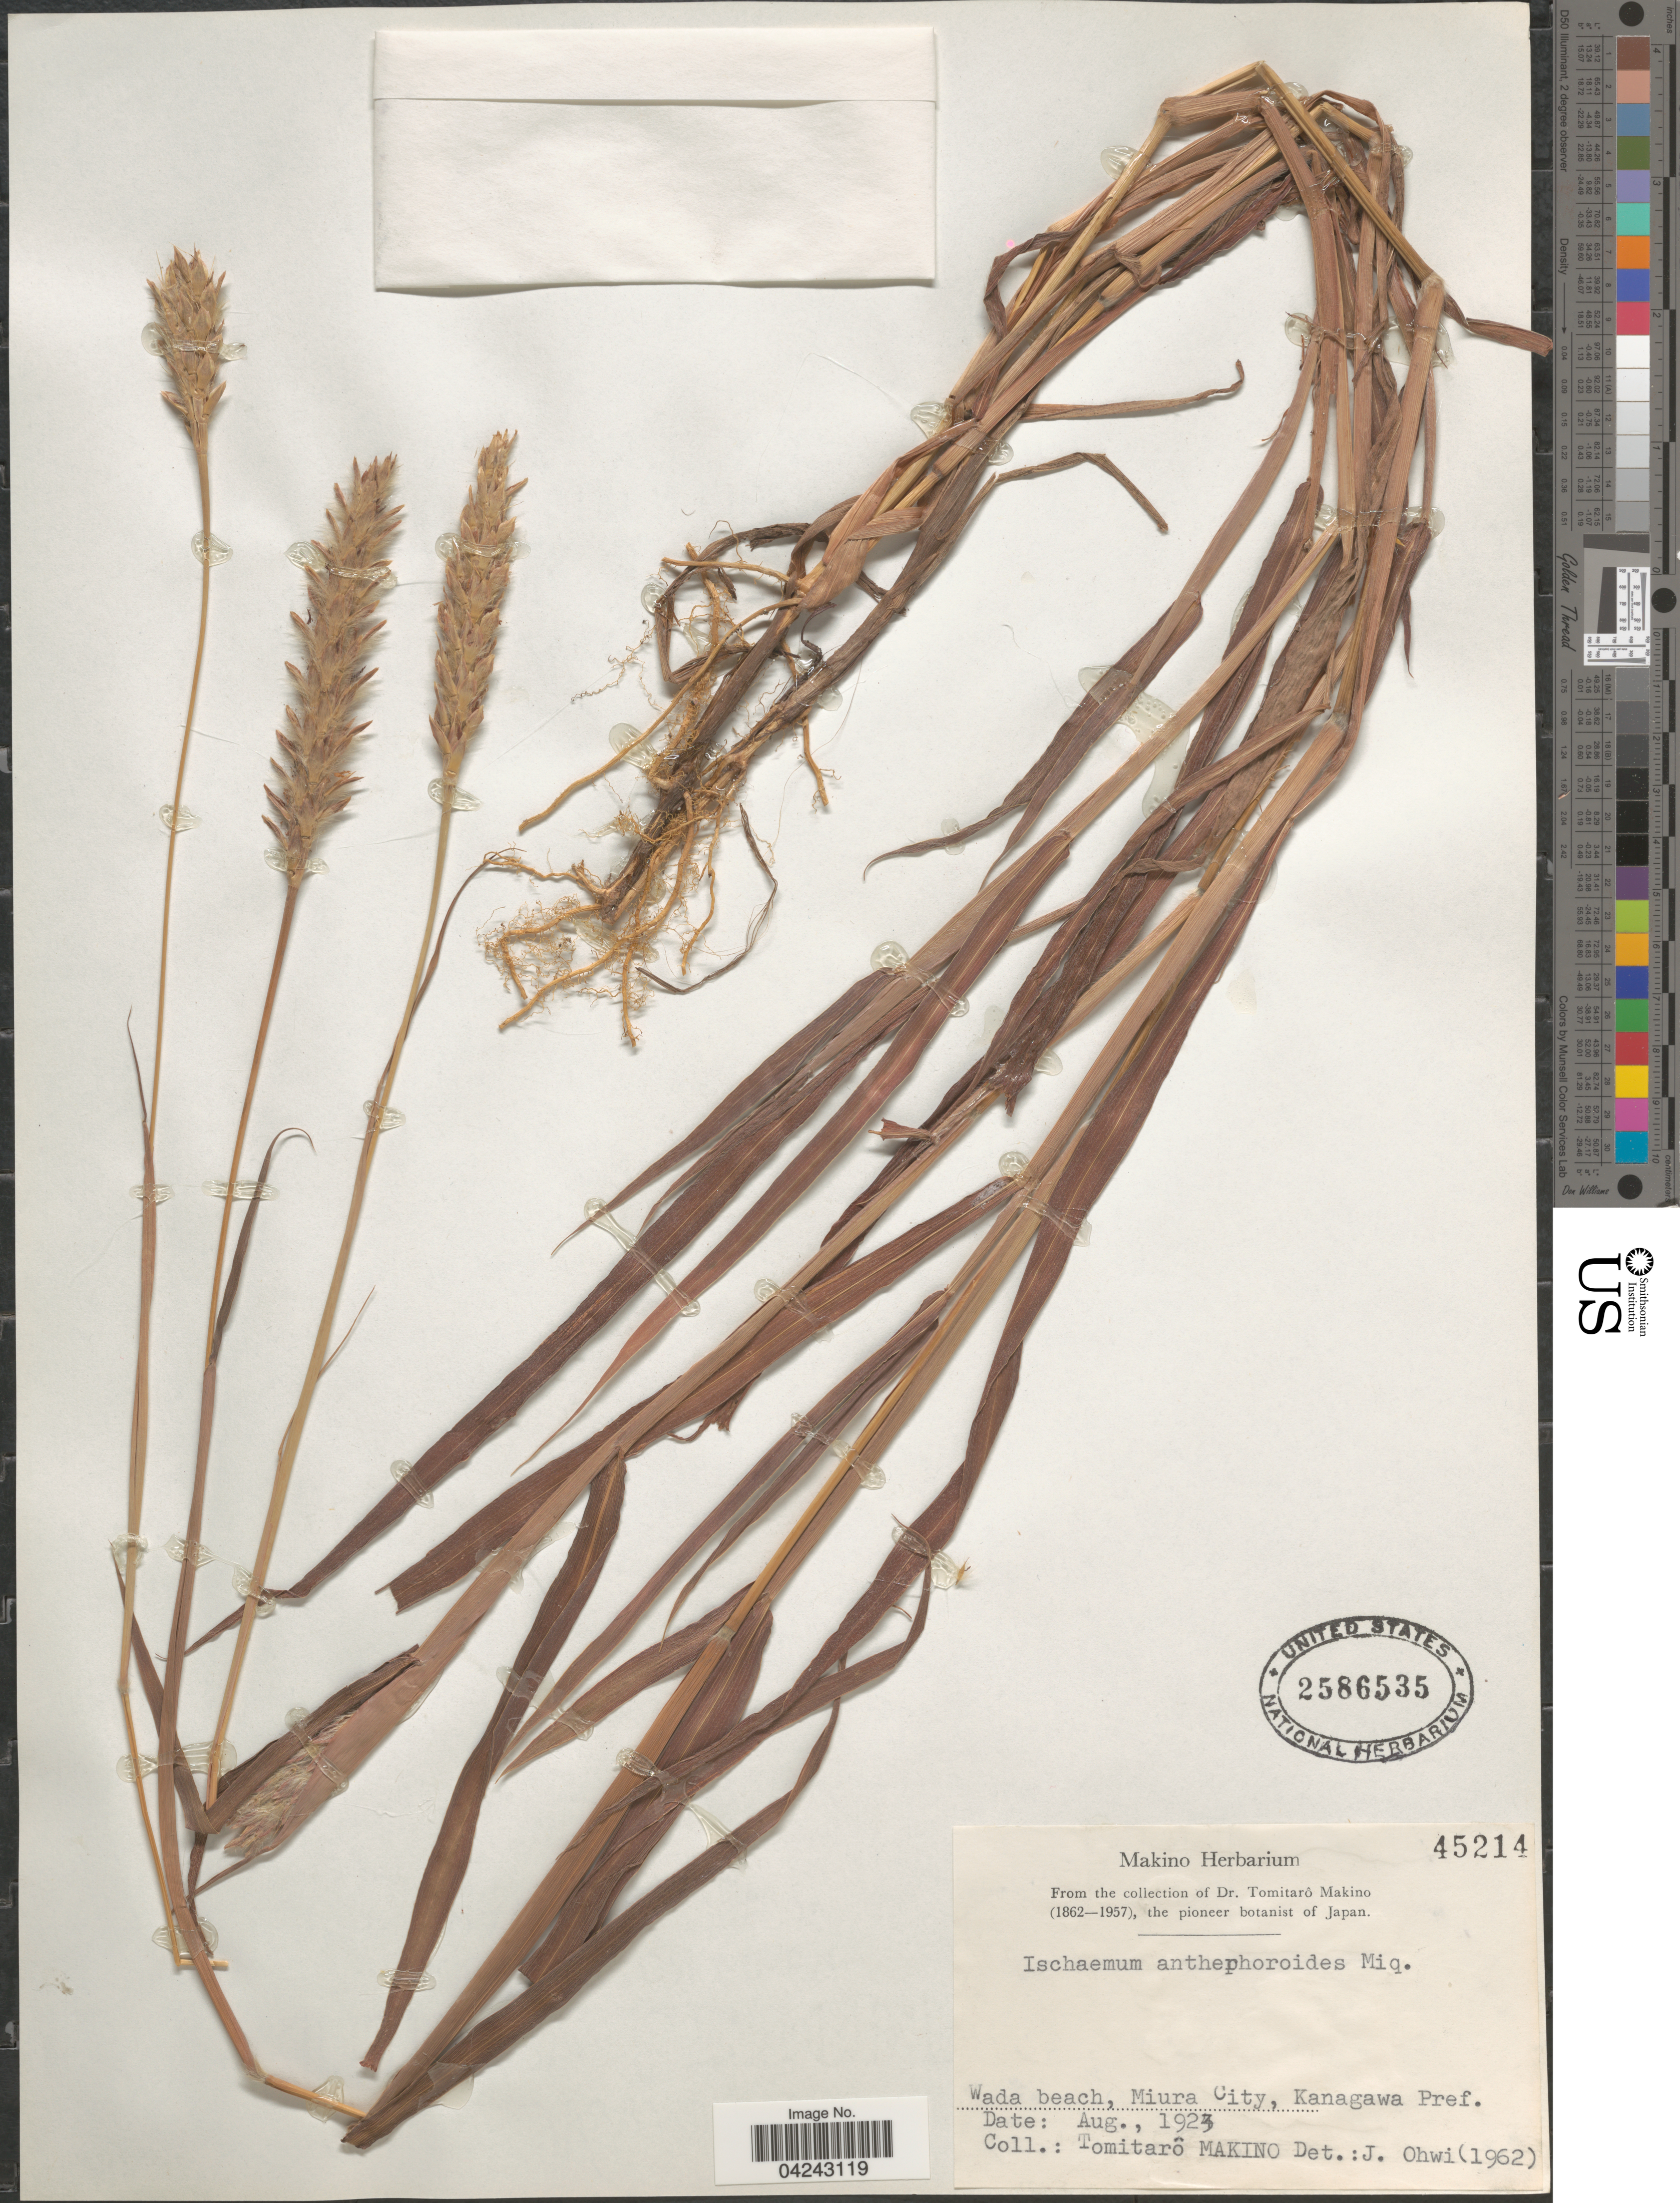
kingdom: Plantae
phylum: Tracheophyta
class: Liliopsida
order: Poales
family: Poaceae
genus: Ischaemum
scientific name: Ischaemum anthephoroides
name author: (Steud.) Miq.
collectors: T. Makino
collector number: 45214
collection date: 1923-08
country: Japan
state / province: Kanagawa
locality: Wada beach, Miura City, Kanagawa Pref.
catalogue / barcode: US 2586535